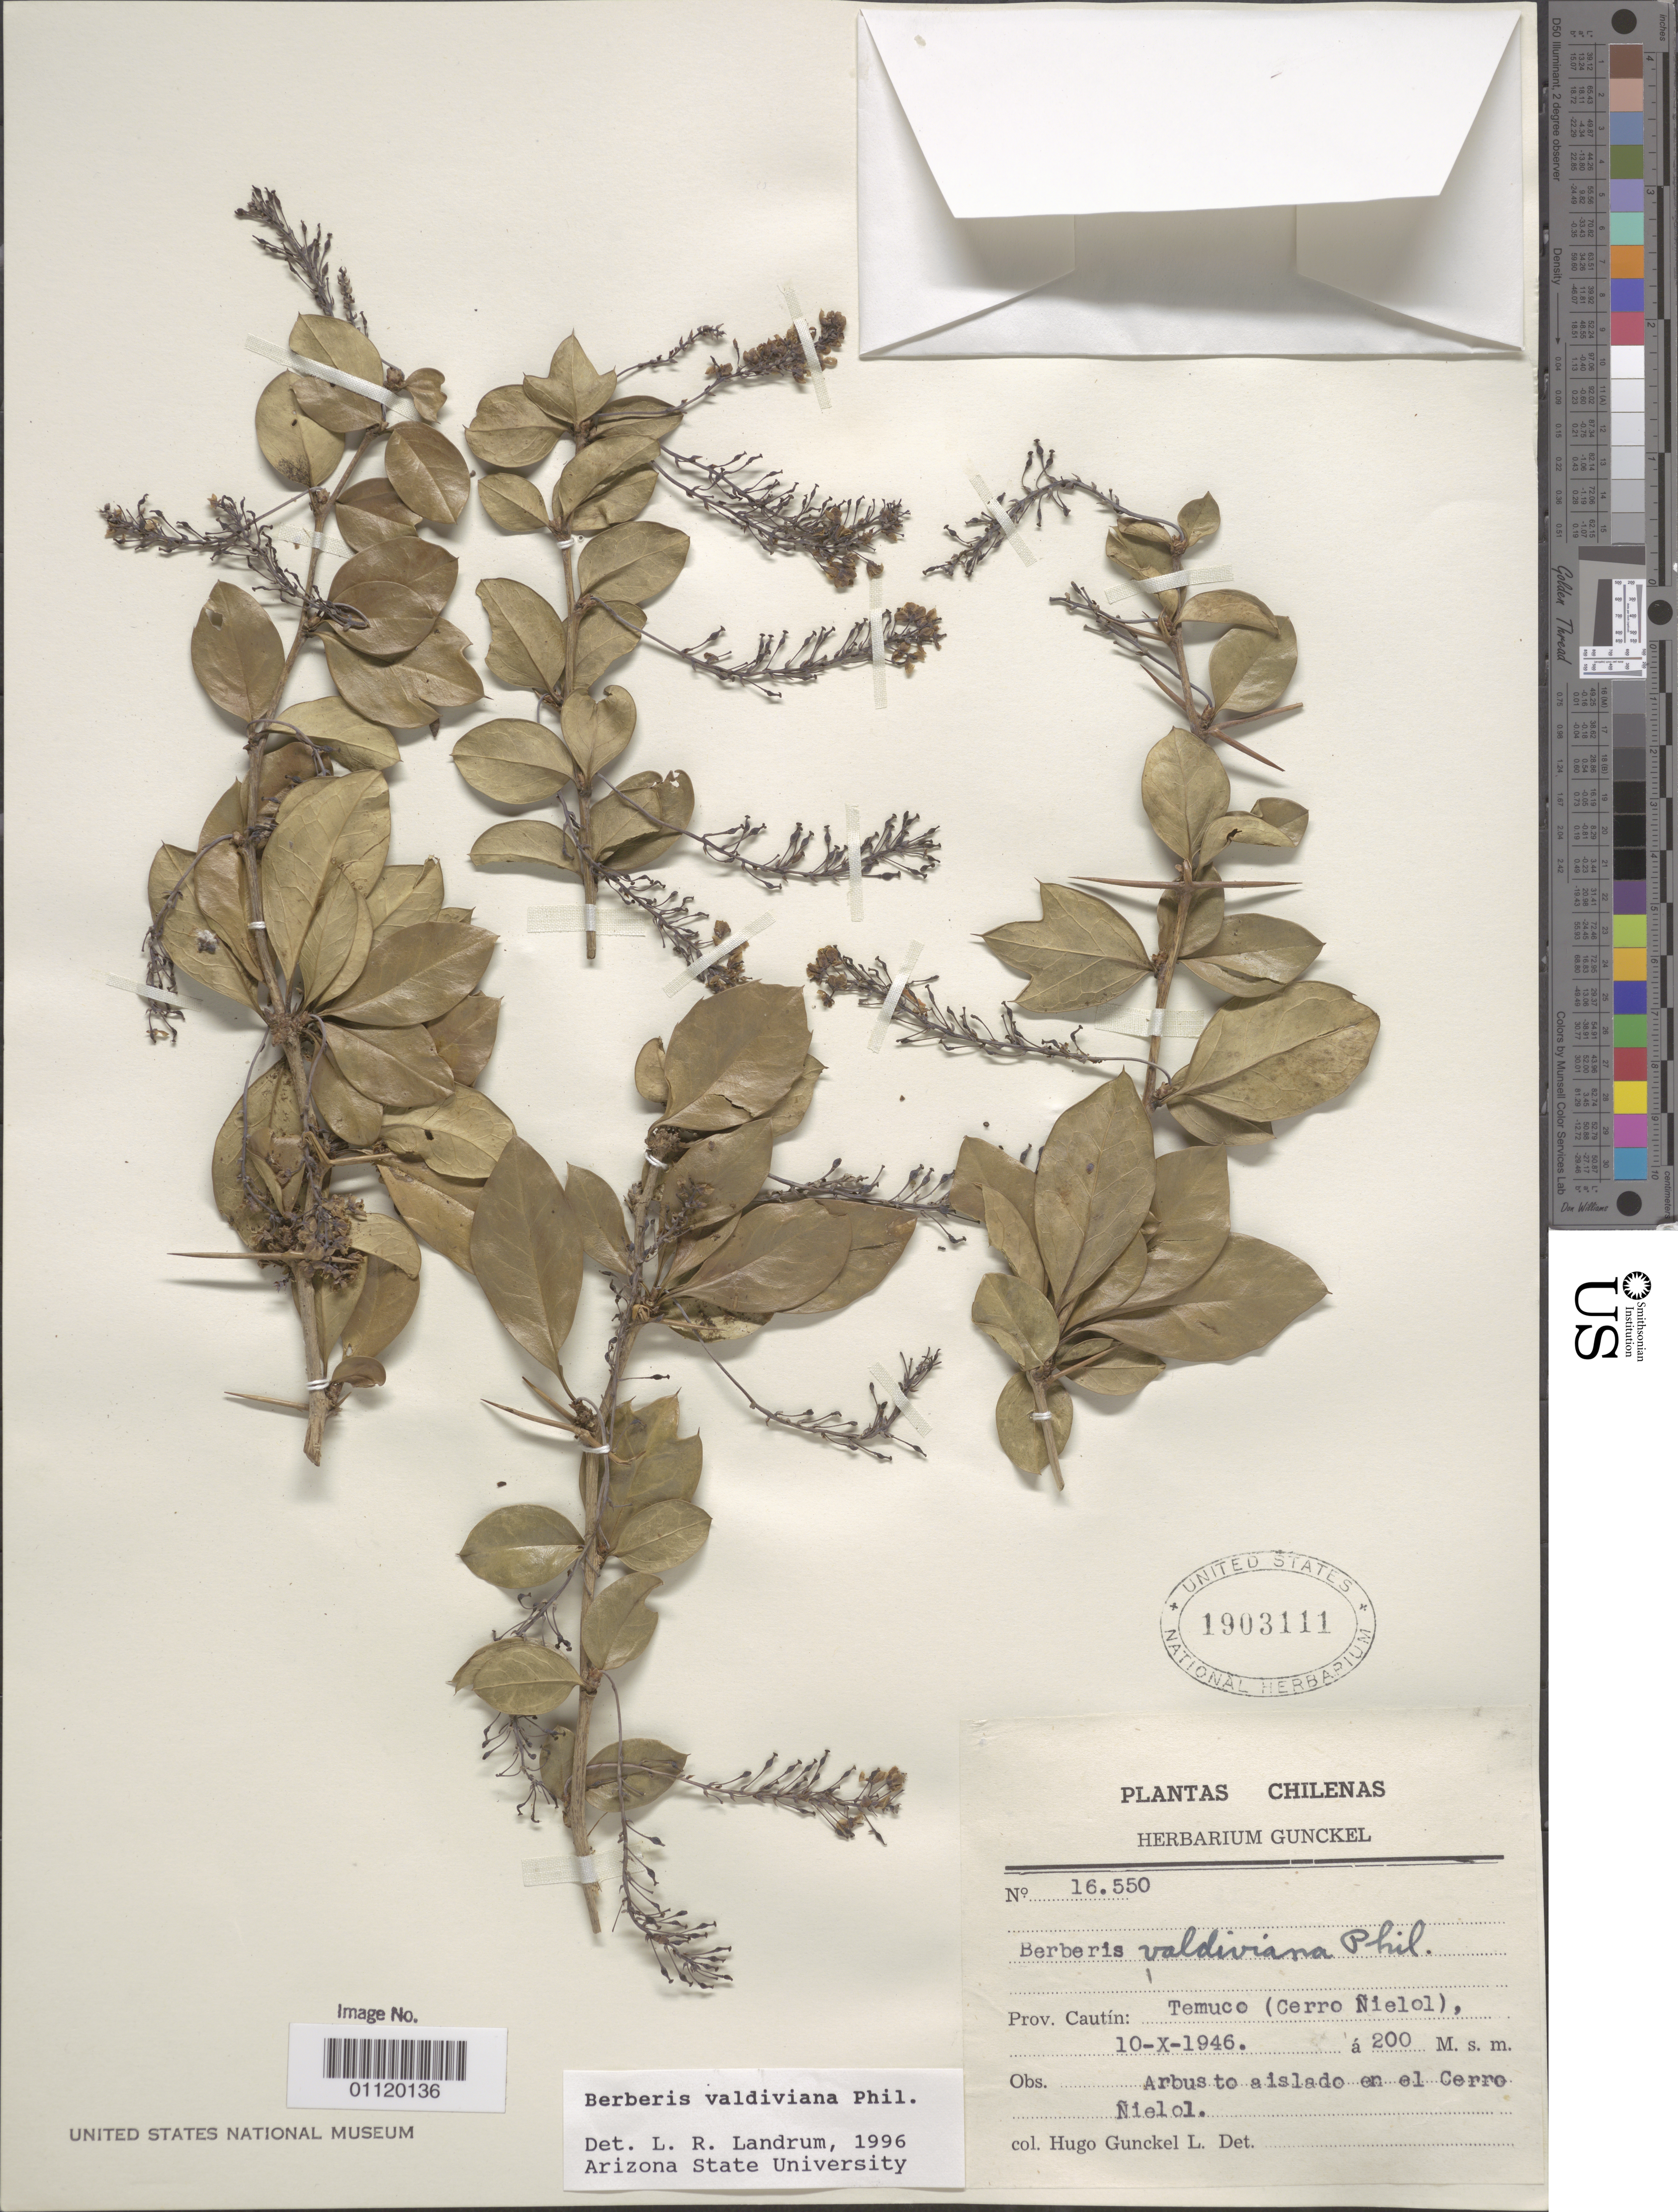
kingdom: Plantae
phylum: Tracheophyta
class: Magnoliopsida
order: Ranunculales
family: Berberidaceae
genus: Berberis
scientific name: Berberis valdiviana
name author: Phil.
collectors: H. Gunckel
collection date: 1946-10-10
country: Chile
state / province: Araucanía (IX)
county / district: Cautin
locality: Temuco (Cerro Nielol).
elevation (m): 200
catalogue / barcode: US 1903111